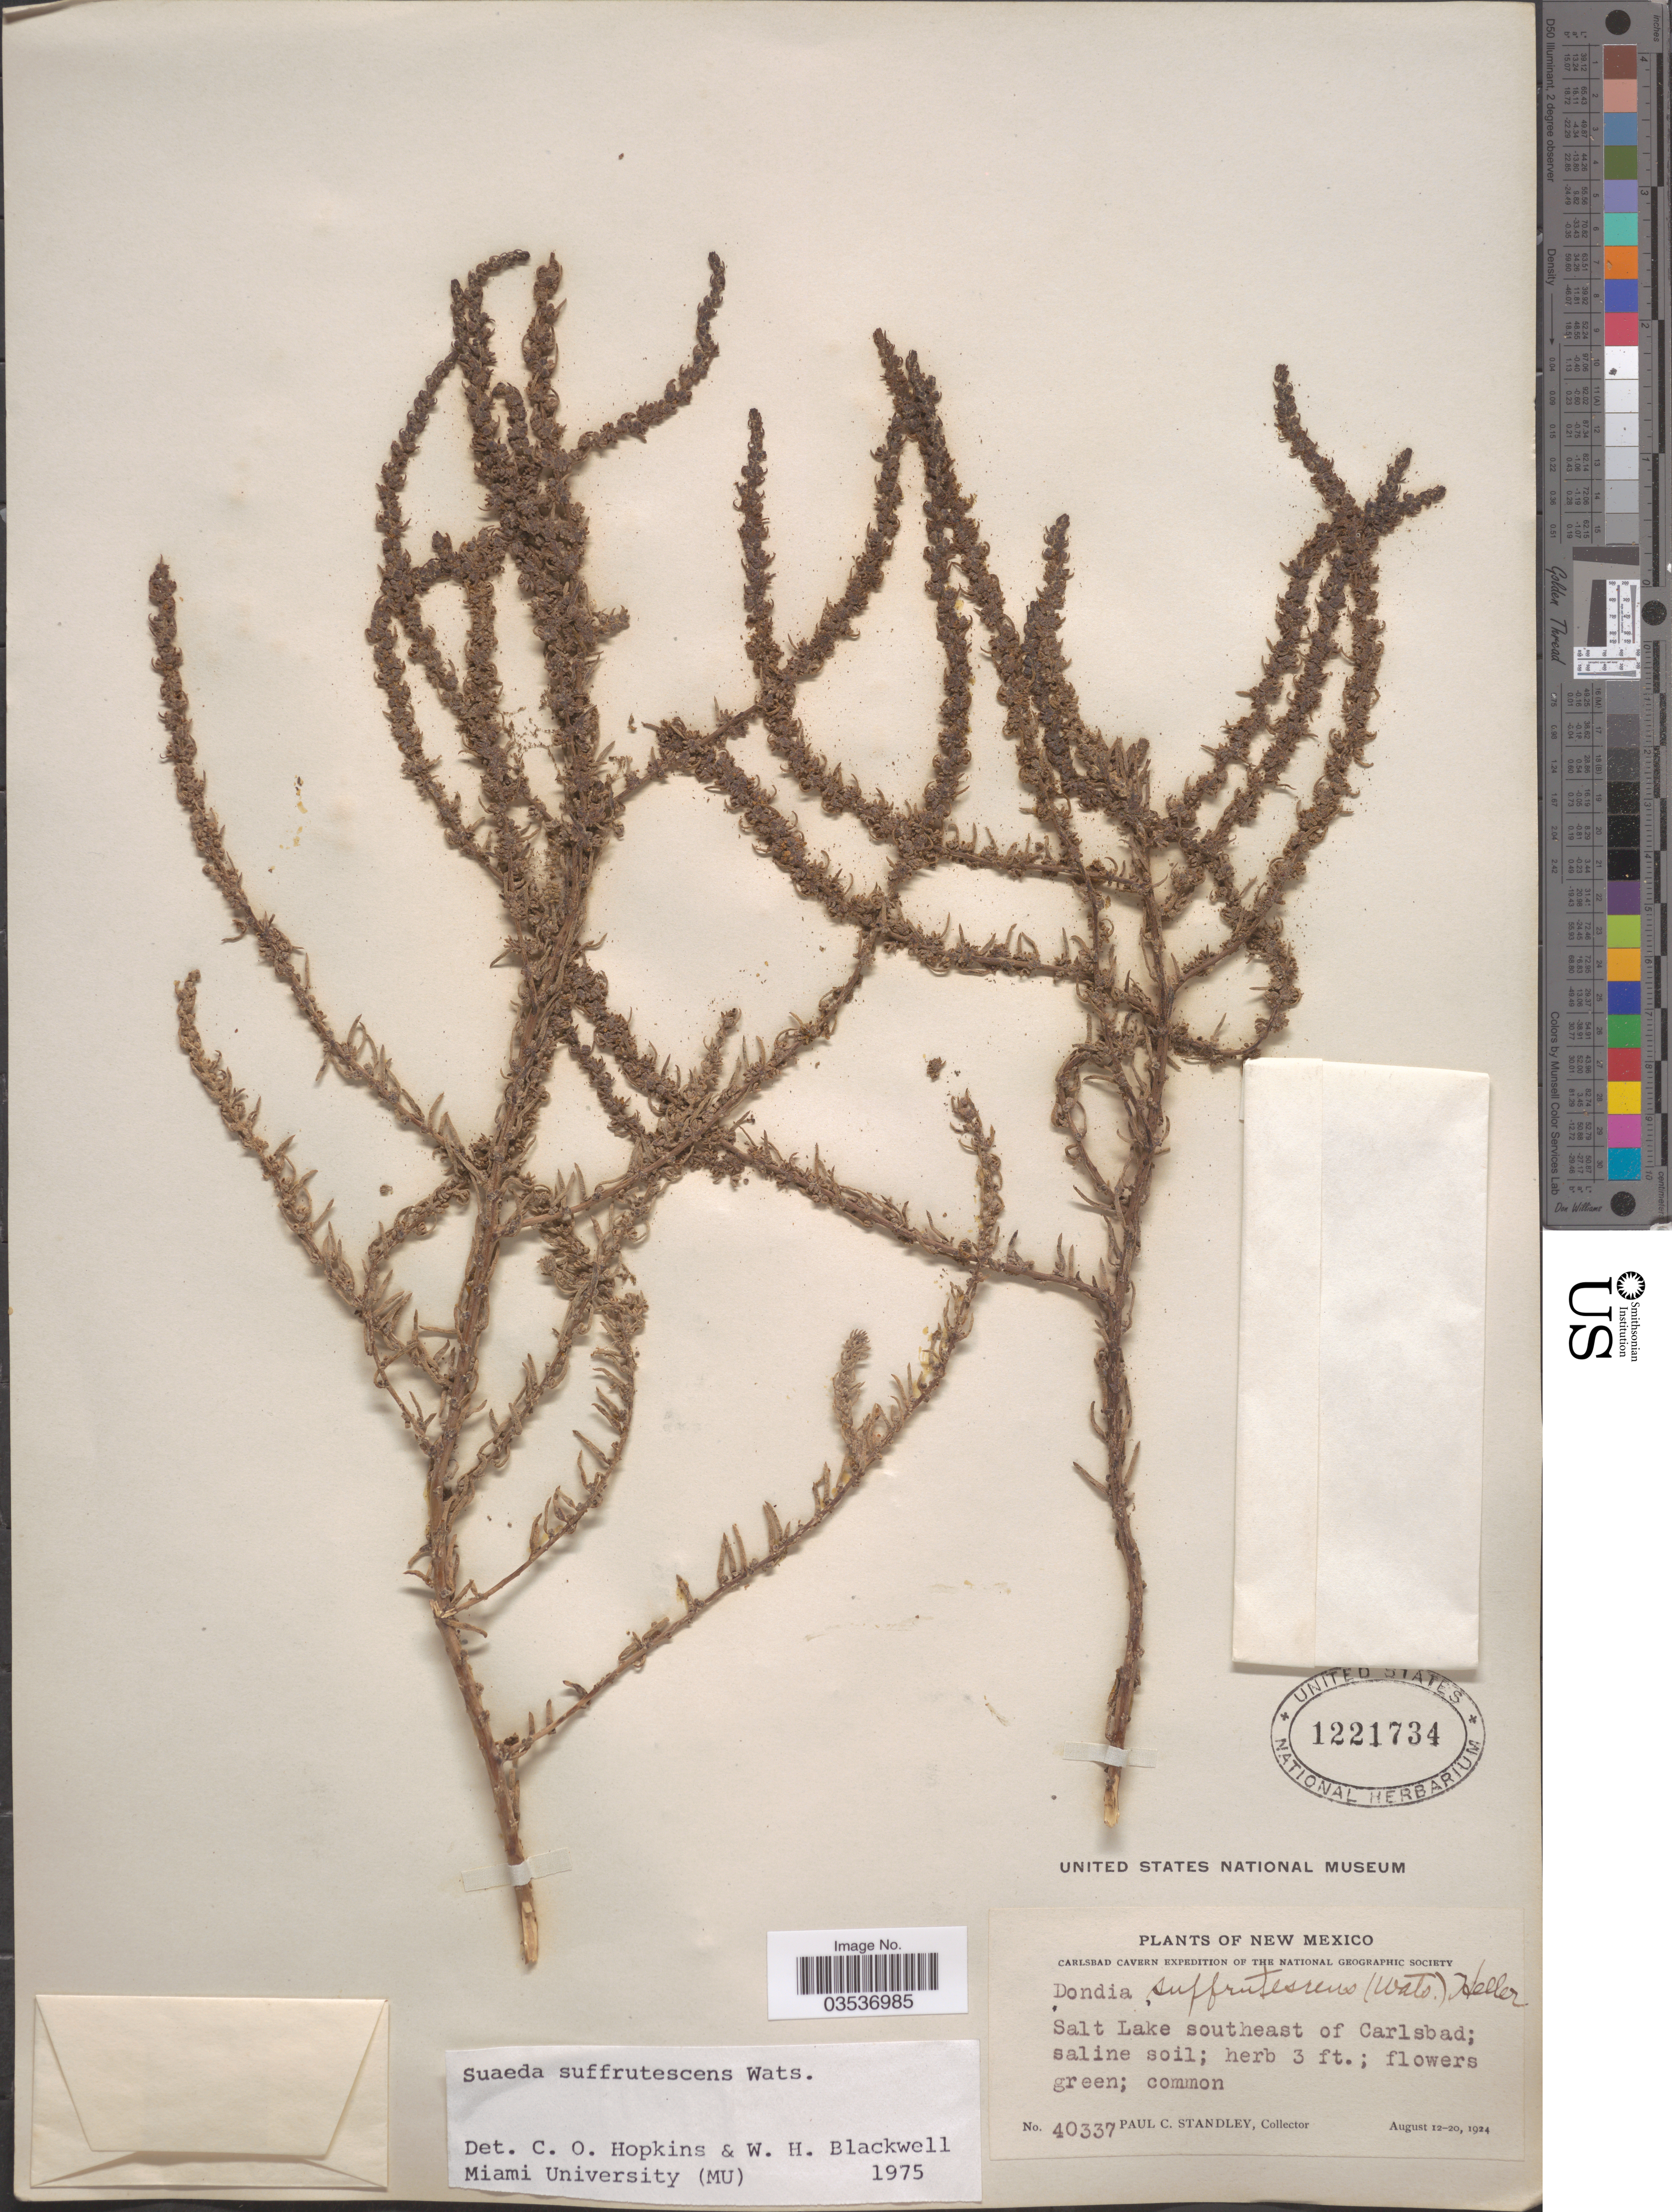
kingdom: Plantae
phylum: Tracheophyta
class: Magnoliopsida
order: Caryophyllales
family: Amaranthaceae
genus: Suaeda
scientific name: Suaeda suffrutescens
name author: S. Watson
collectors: P. C. Standley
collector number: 40337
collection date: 1924-08-12/1924-08-20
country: United States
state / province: New Mexico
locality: Salt Lake southeast of Carlsbad.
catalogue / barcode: US 1221734